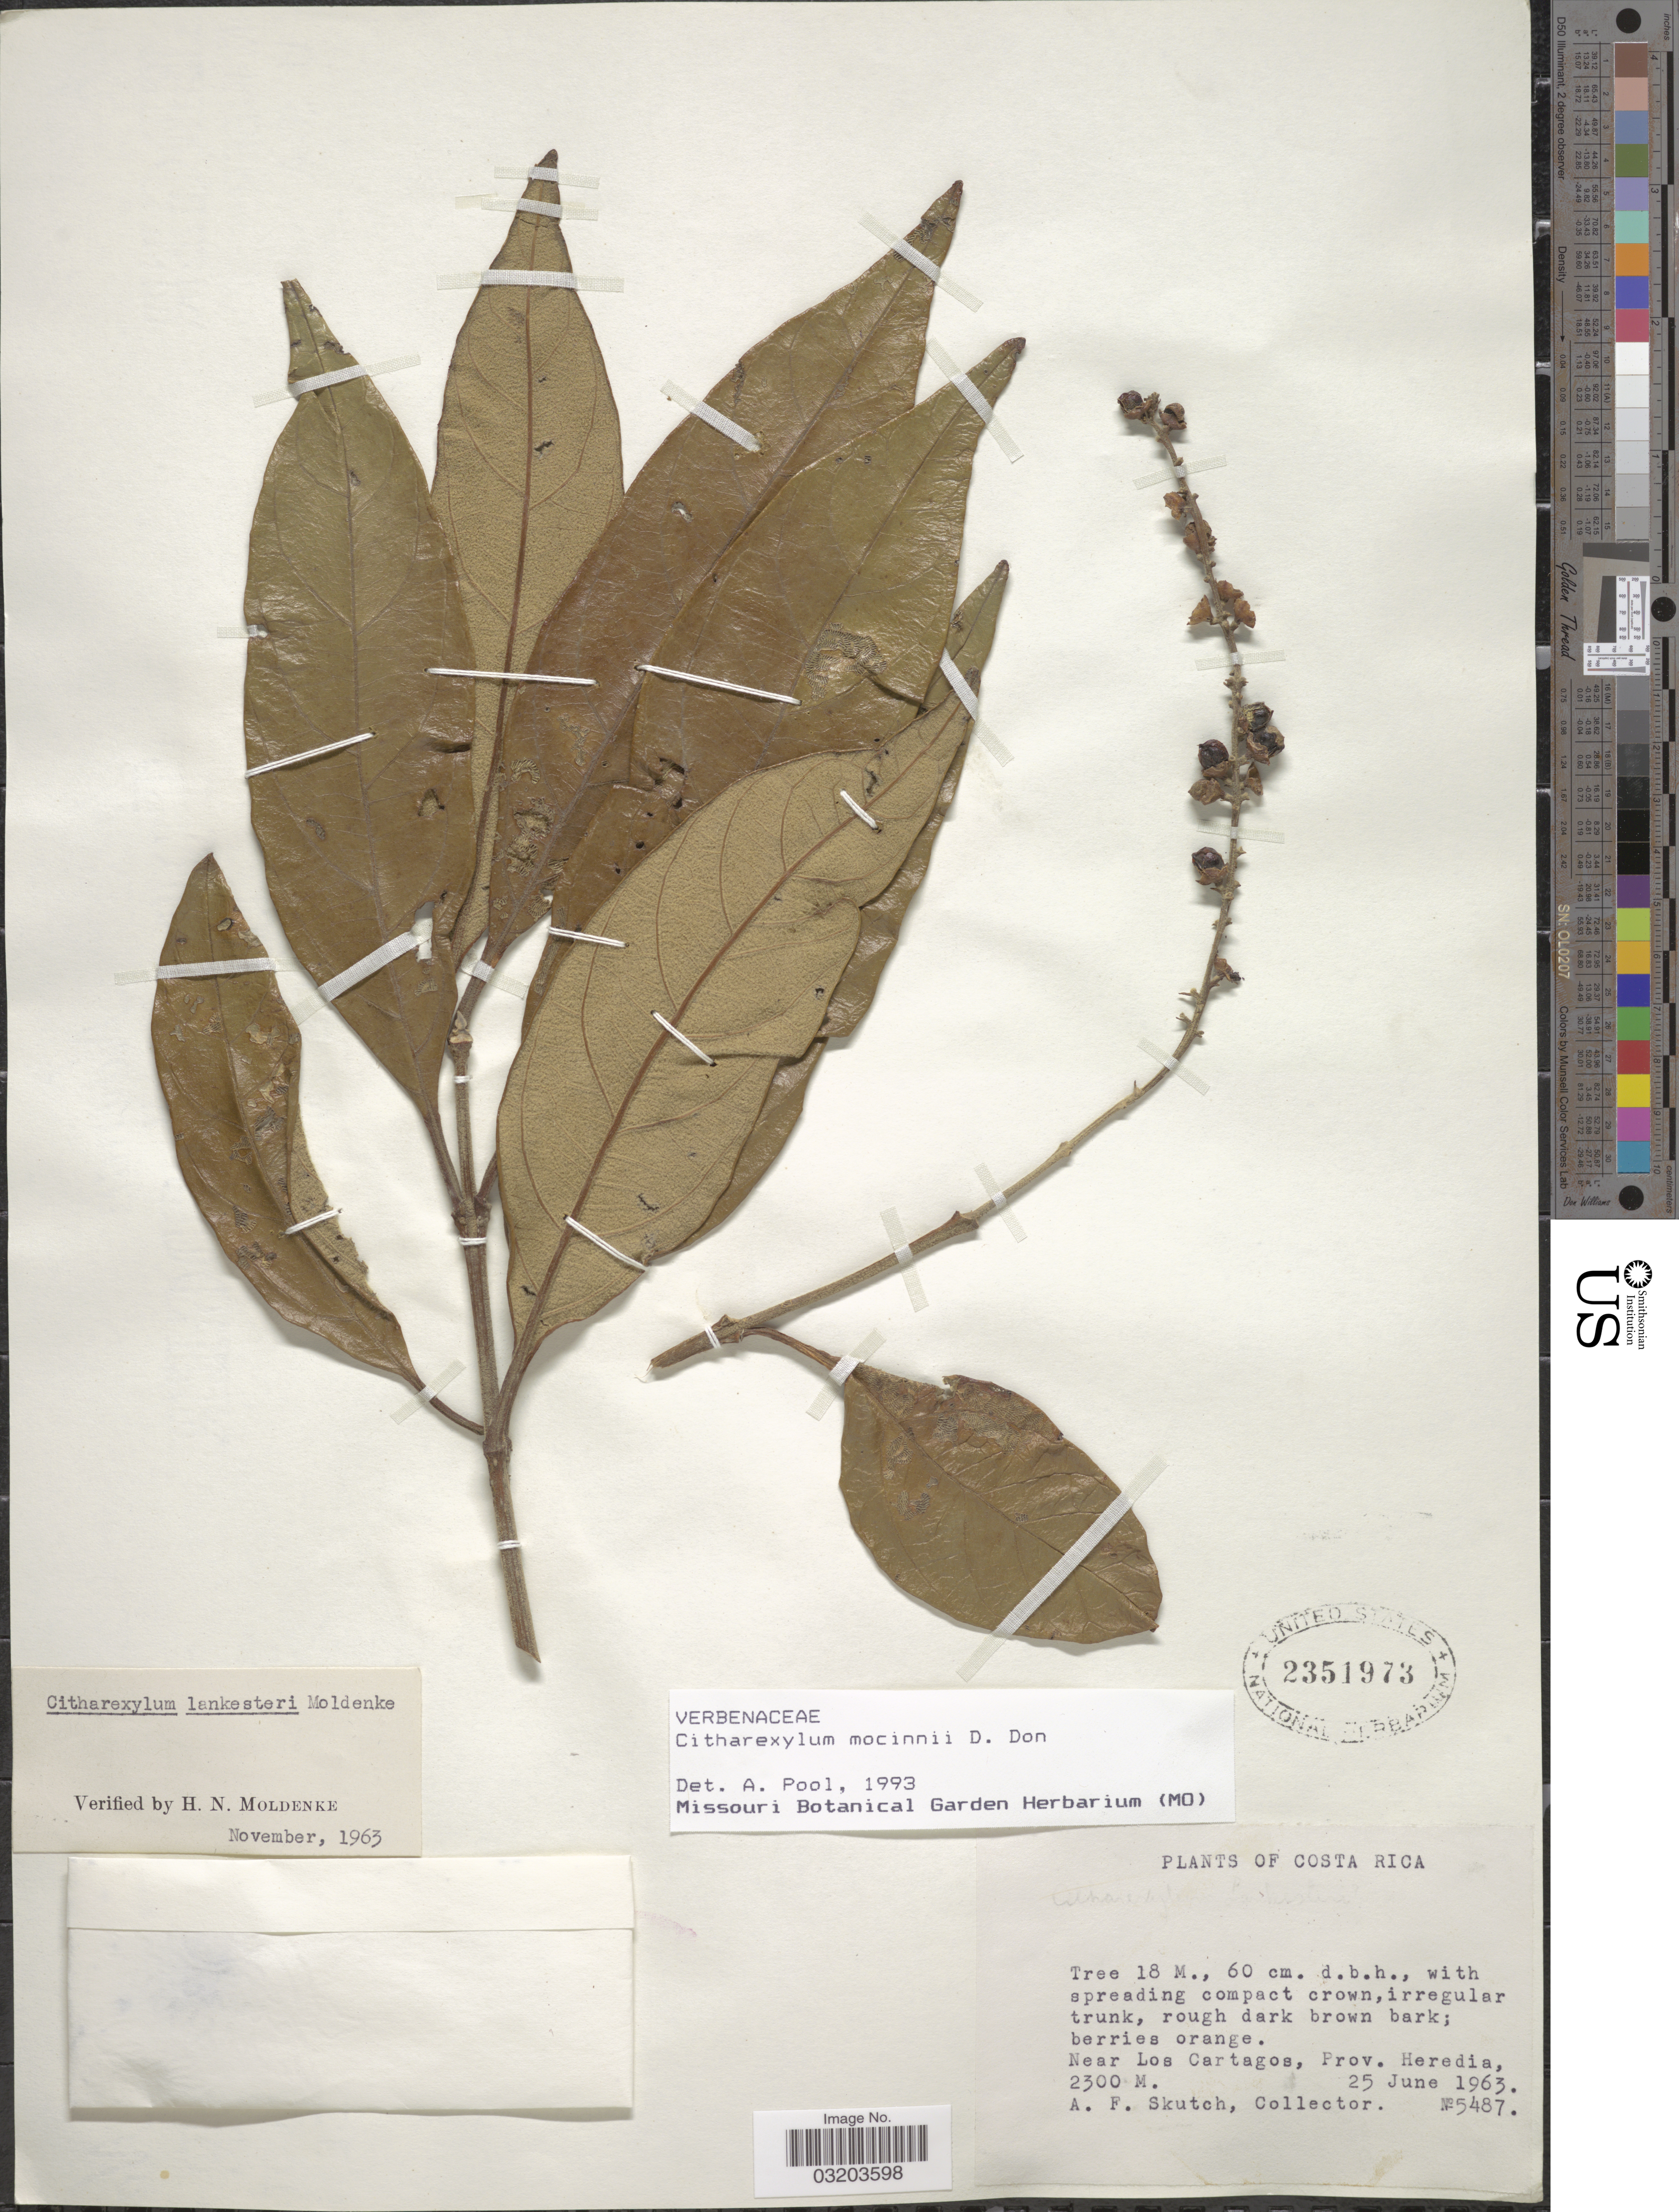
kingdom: Plantae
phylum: Tracheophyta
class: Magnoliopsida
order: Lamiales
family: Verbenaceae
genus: Citharexylum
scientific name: Citharexylum mocinoi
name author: D. Don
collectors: A. F. Skutch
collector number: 5487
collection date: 1963-06-25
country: Costa Rica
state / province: Heredia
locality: Near Los Cartagos.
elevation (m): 2300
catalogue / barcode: US 2351973